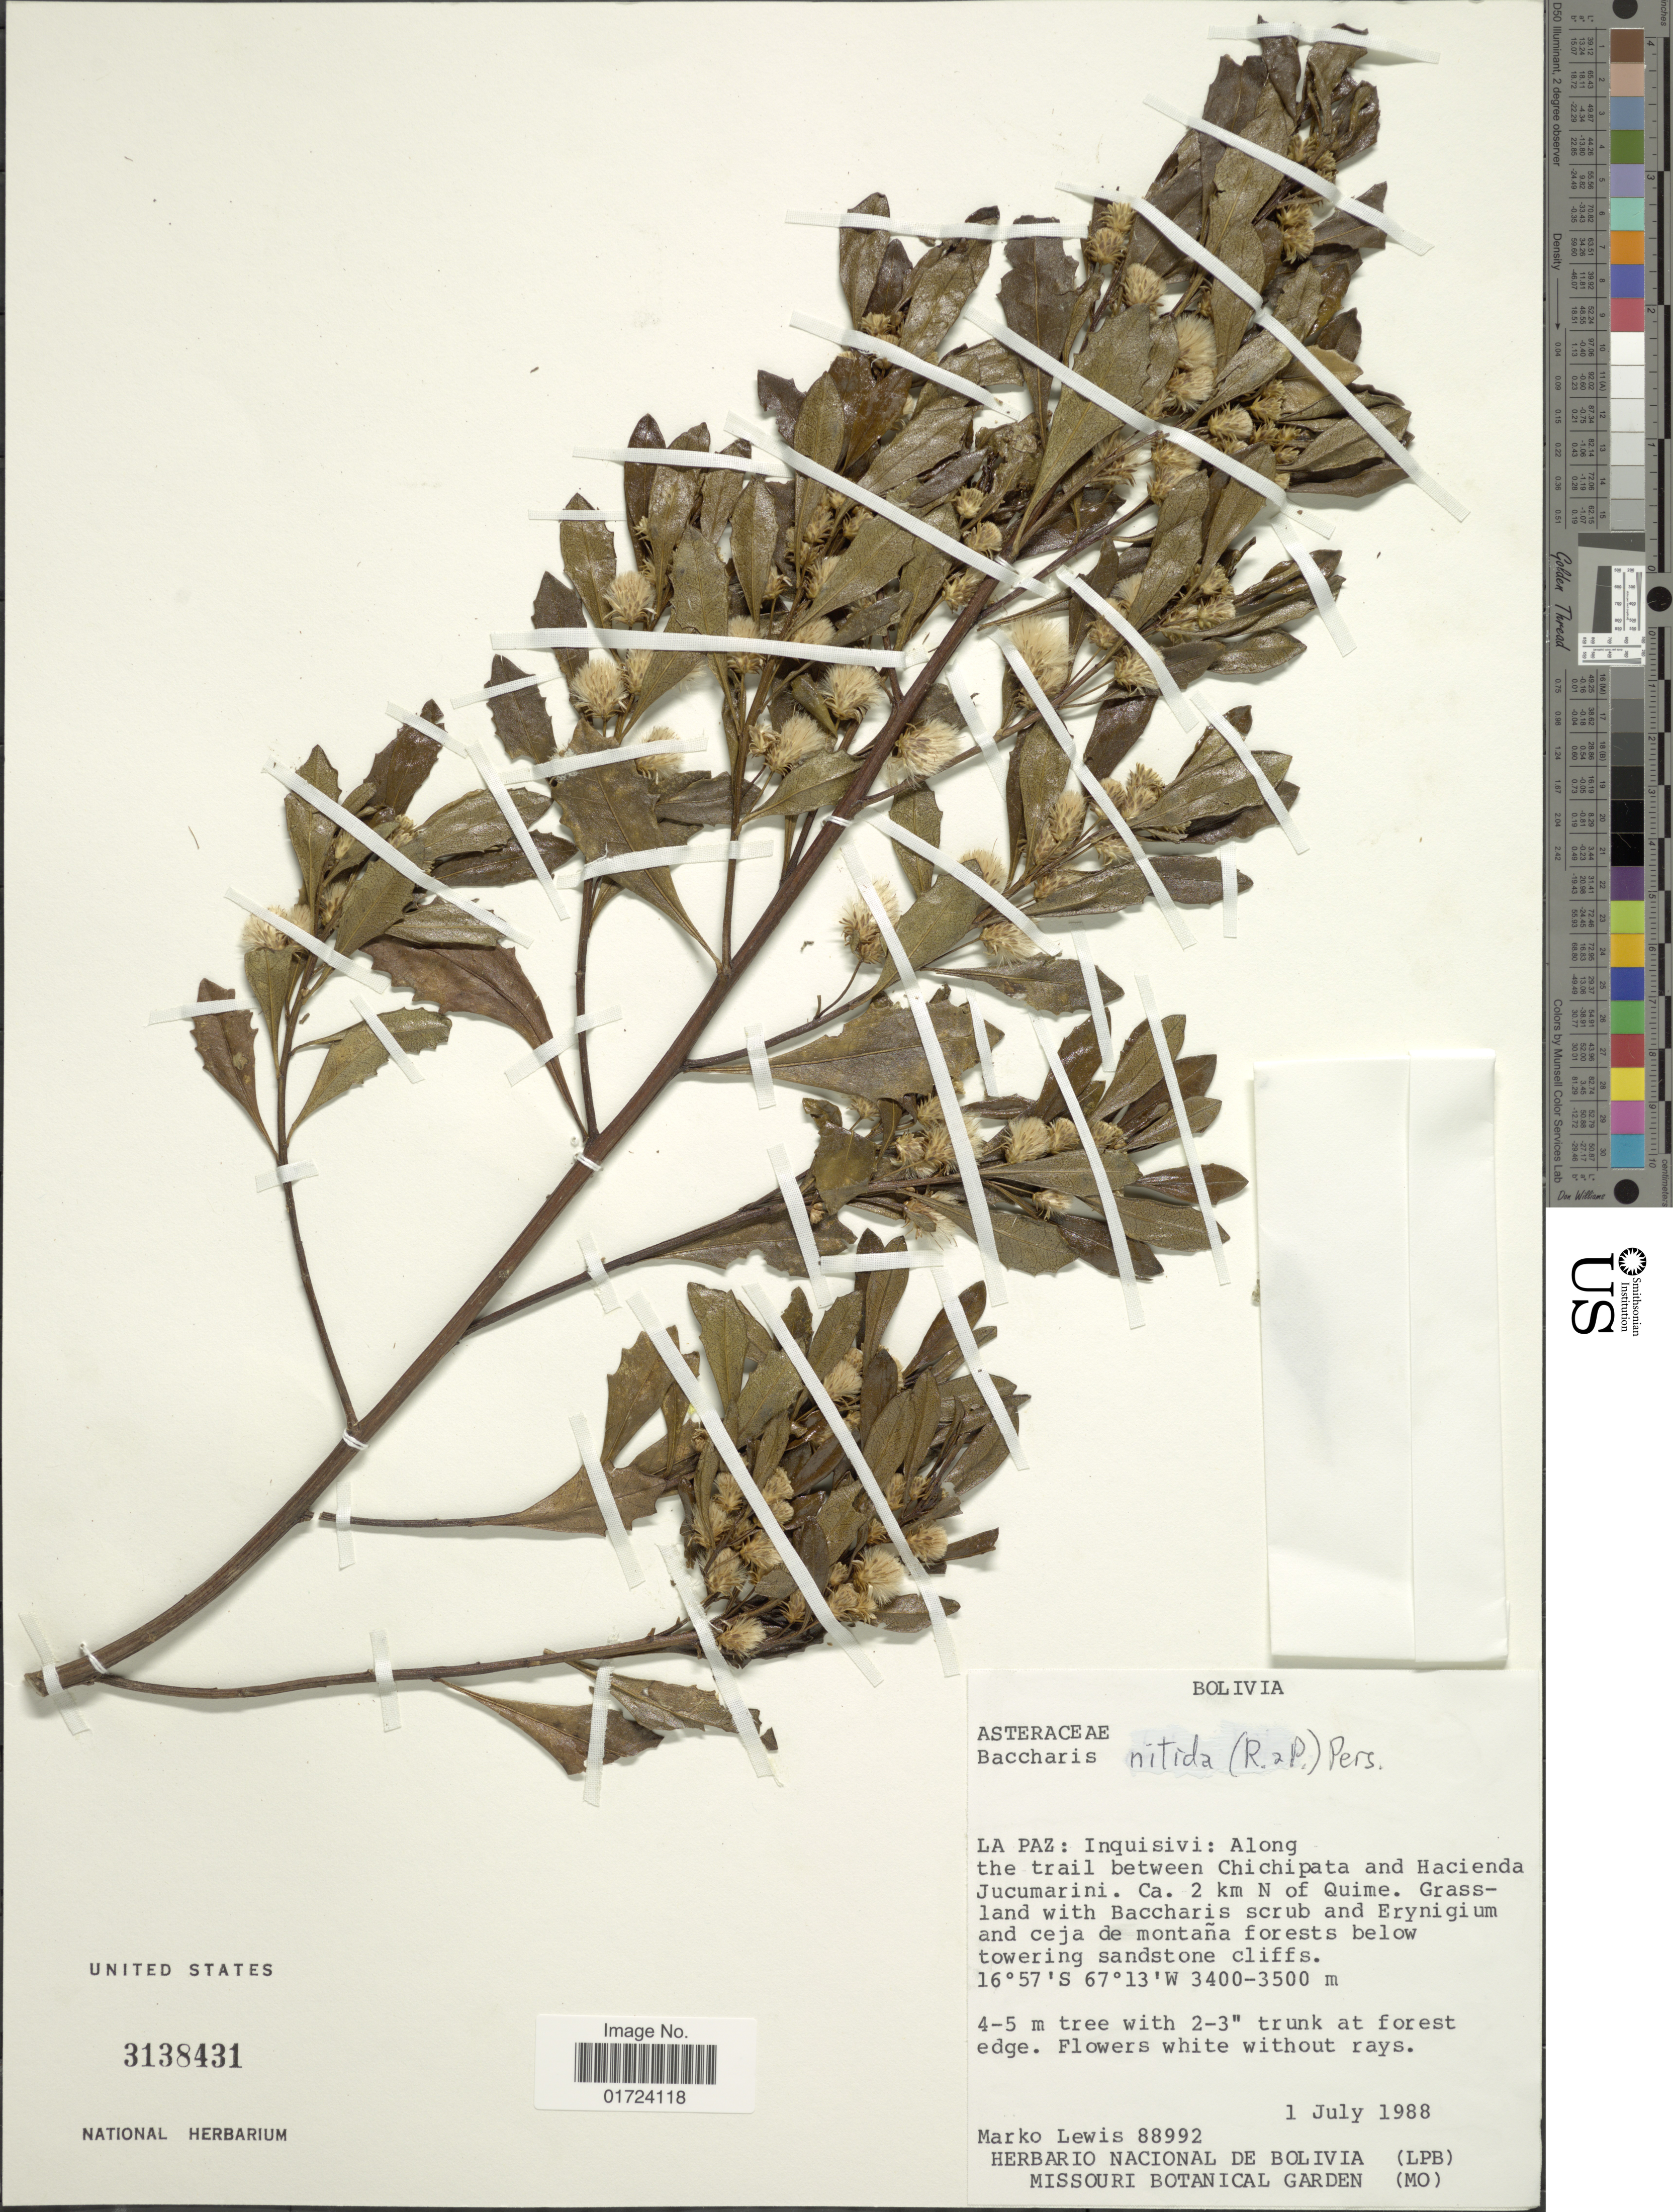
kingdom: Plantae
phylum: Tracheophyta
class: Magnoliopsida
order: Asterales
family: Asteraceae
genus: Baccharis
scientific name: Baccharis sp.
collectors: M. A. Lewis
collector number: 88992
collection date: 1988-07-01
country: Bolivia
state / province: La Paz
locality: La Paz: Inquisivi : Along the trail between Chichipata and Hacienda Jucumarini. Ca. 2 km N of Quime.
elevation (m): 3400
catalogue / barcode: US 3138431